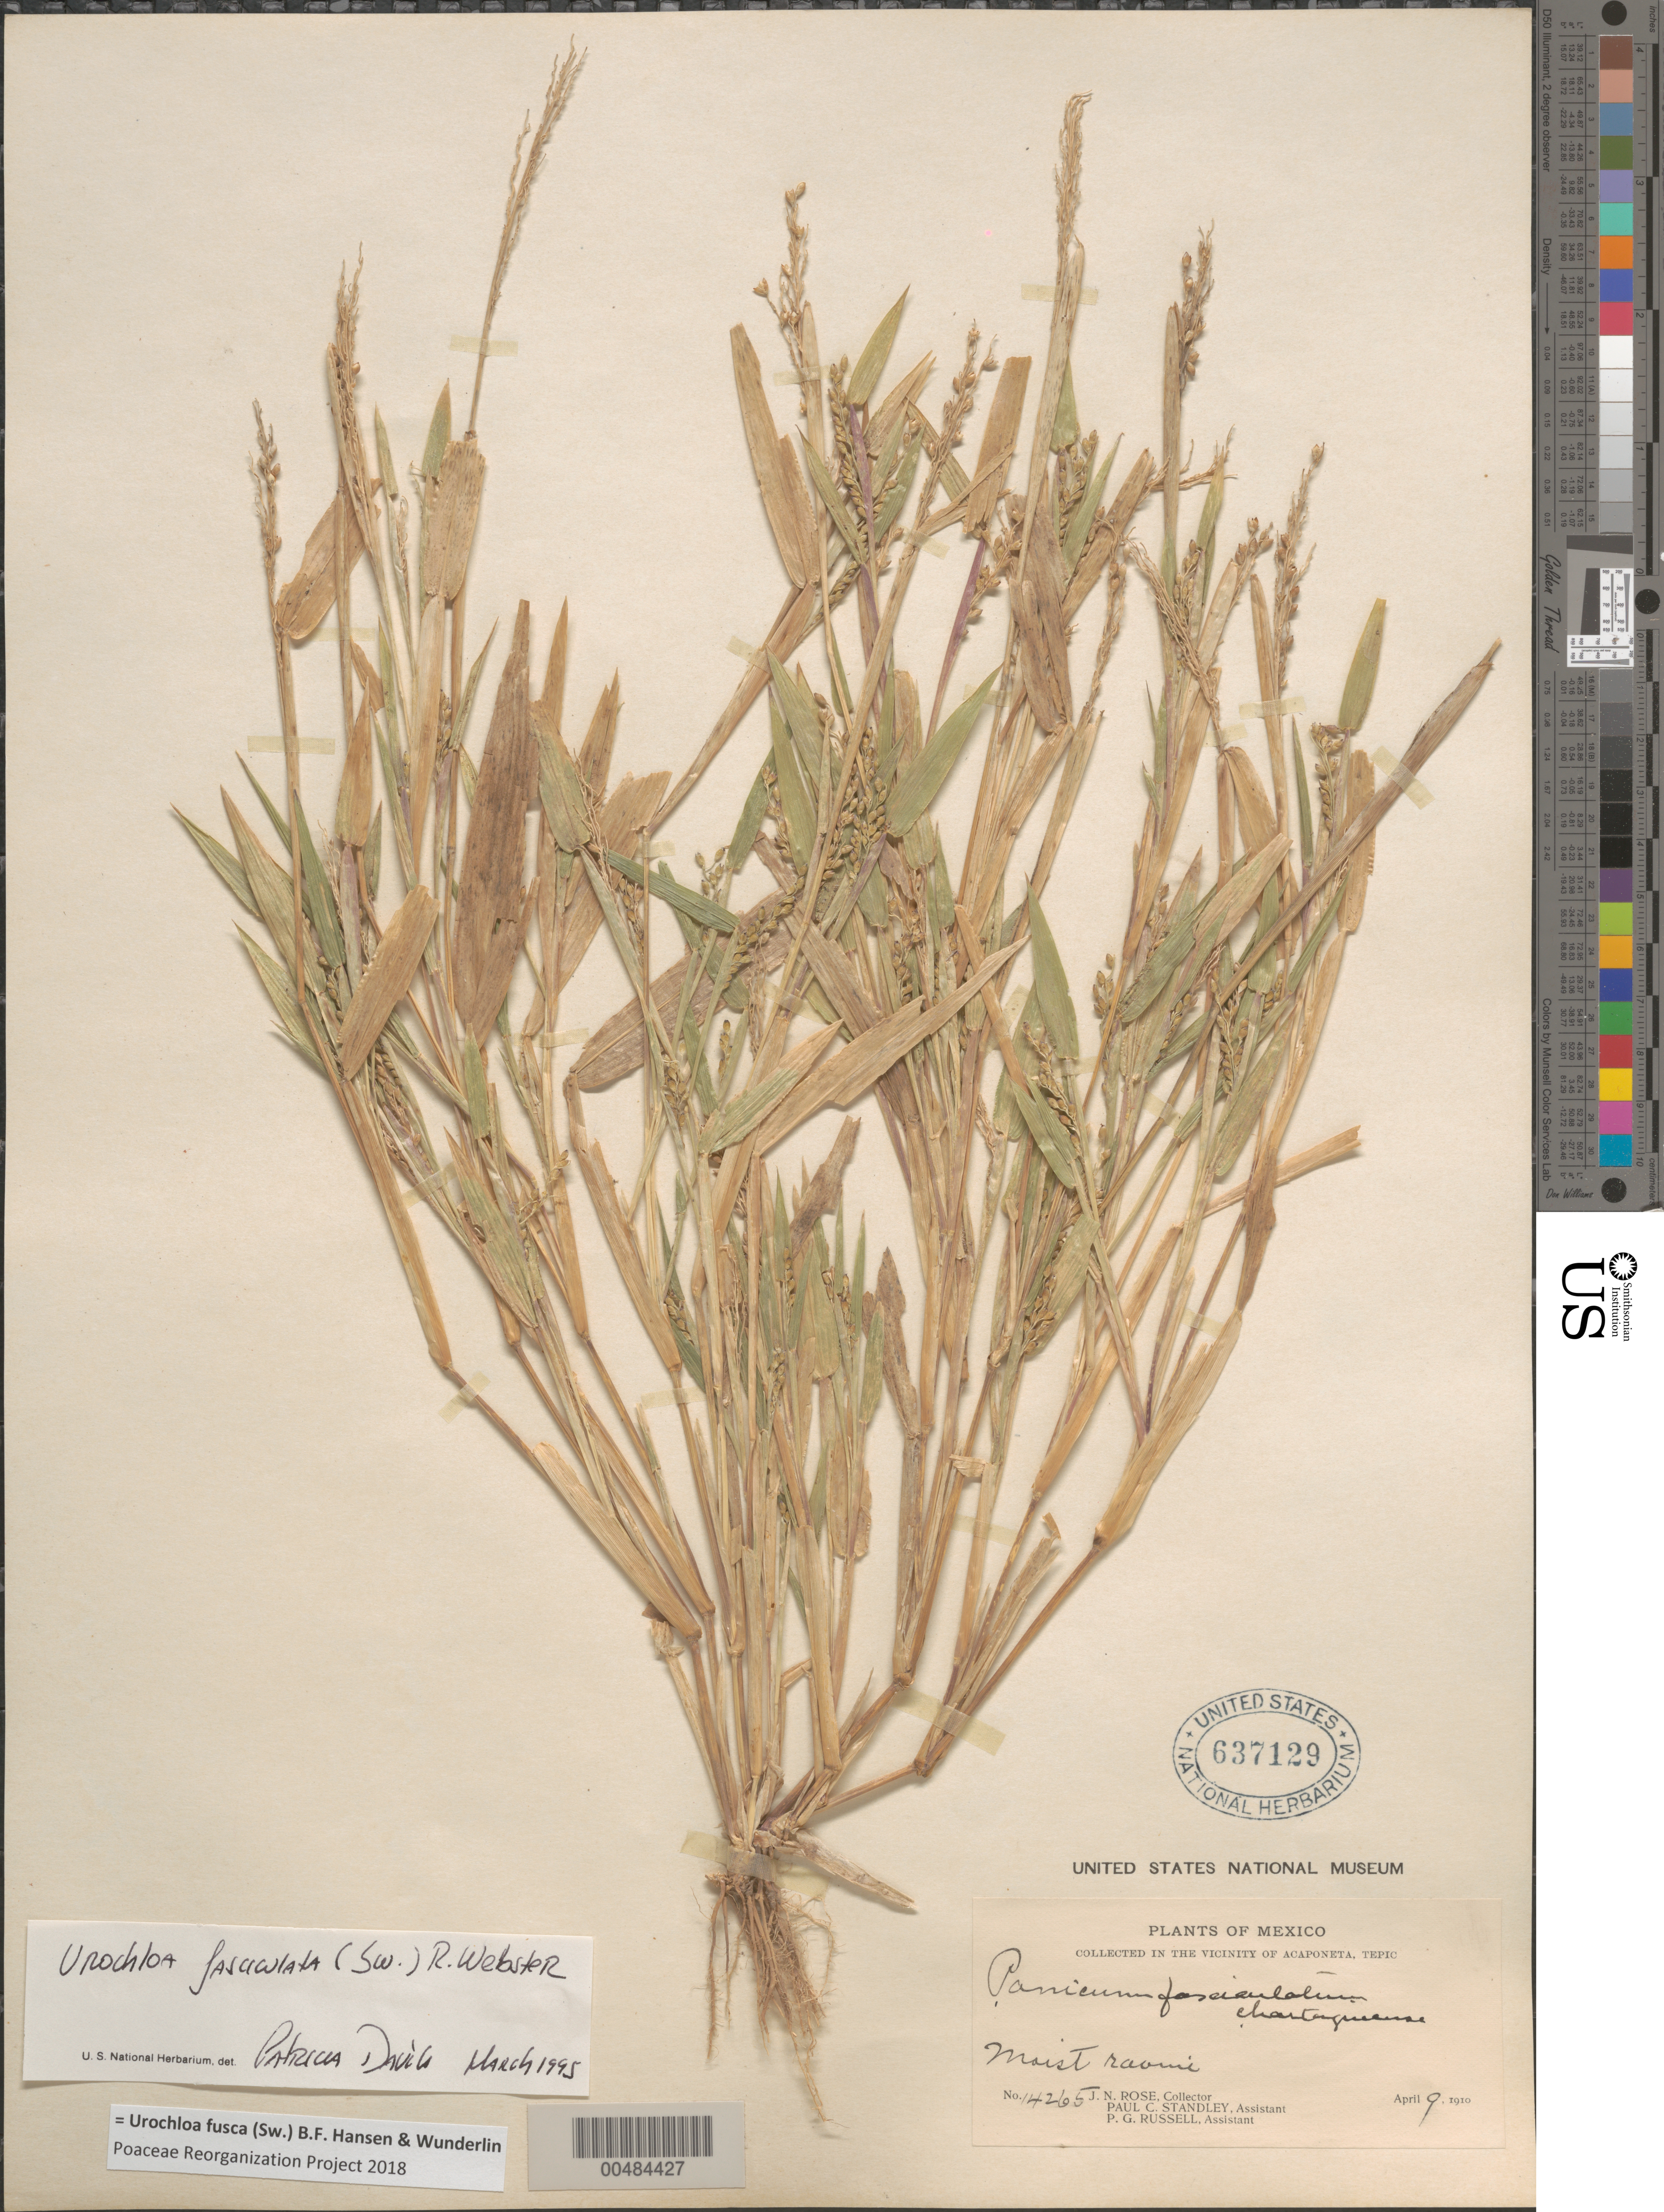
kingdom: Plantae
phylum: Tracheophyta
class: Liliopsida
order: Poales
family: Poaceae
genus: Urochloa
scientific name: Urochloa fusca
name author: (Sw.) B.F. Hansen & Wunderlin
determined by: Poaceae Reorganization Project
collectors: J. N. Rose, P. C. Standley & P. G. Russell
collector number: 14265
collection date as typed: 9 Apr 1910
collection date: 1910-04-09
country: Mexico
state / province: Nayarit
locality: Vicinity of Acoponeta, Tepic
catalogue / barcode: US 637129